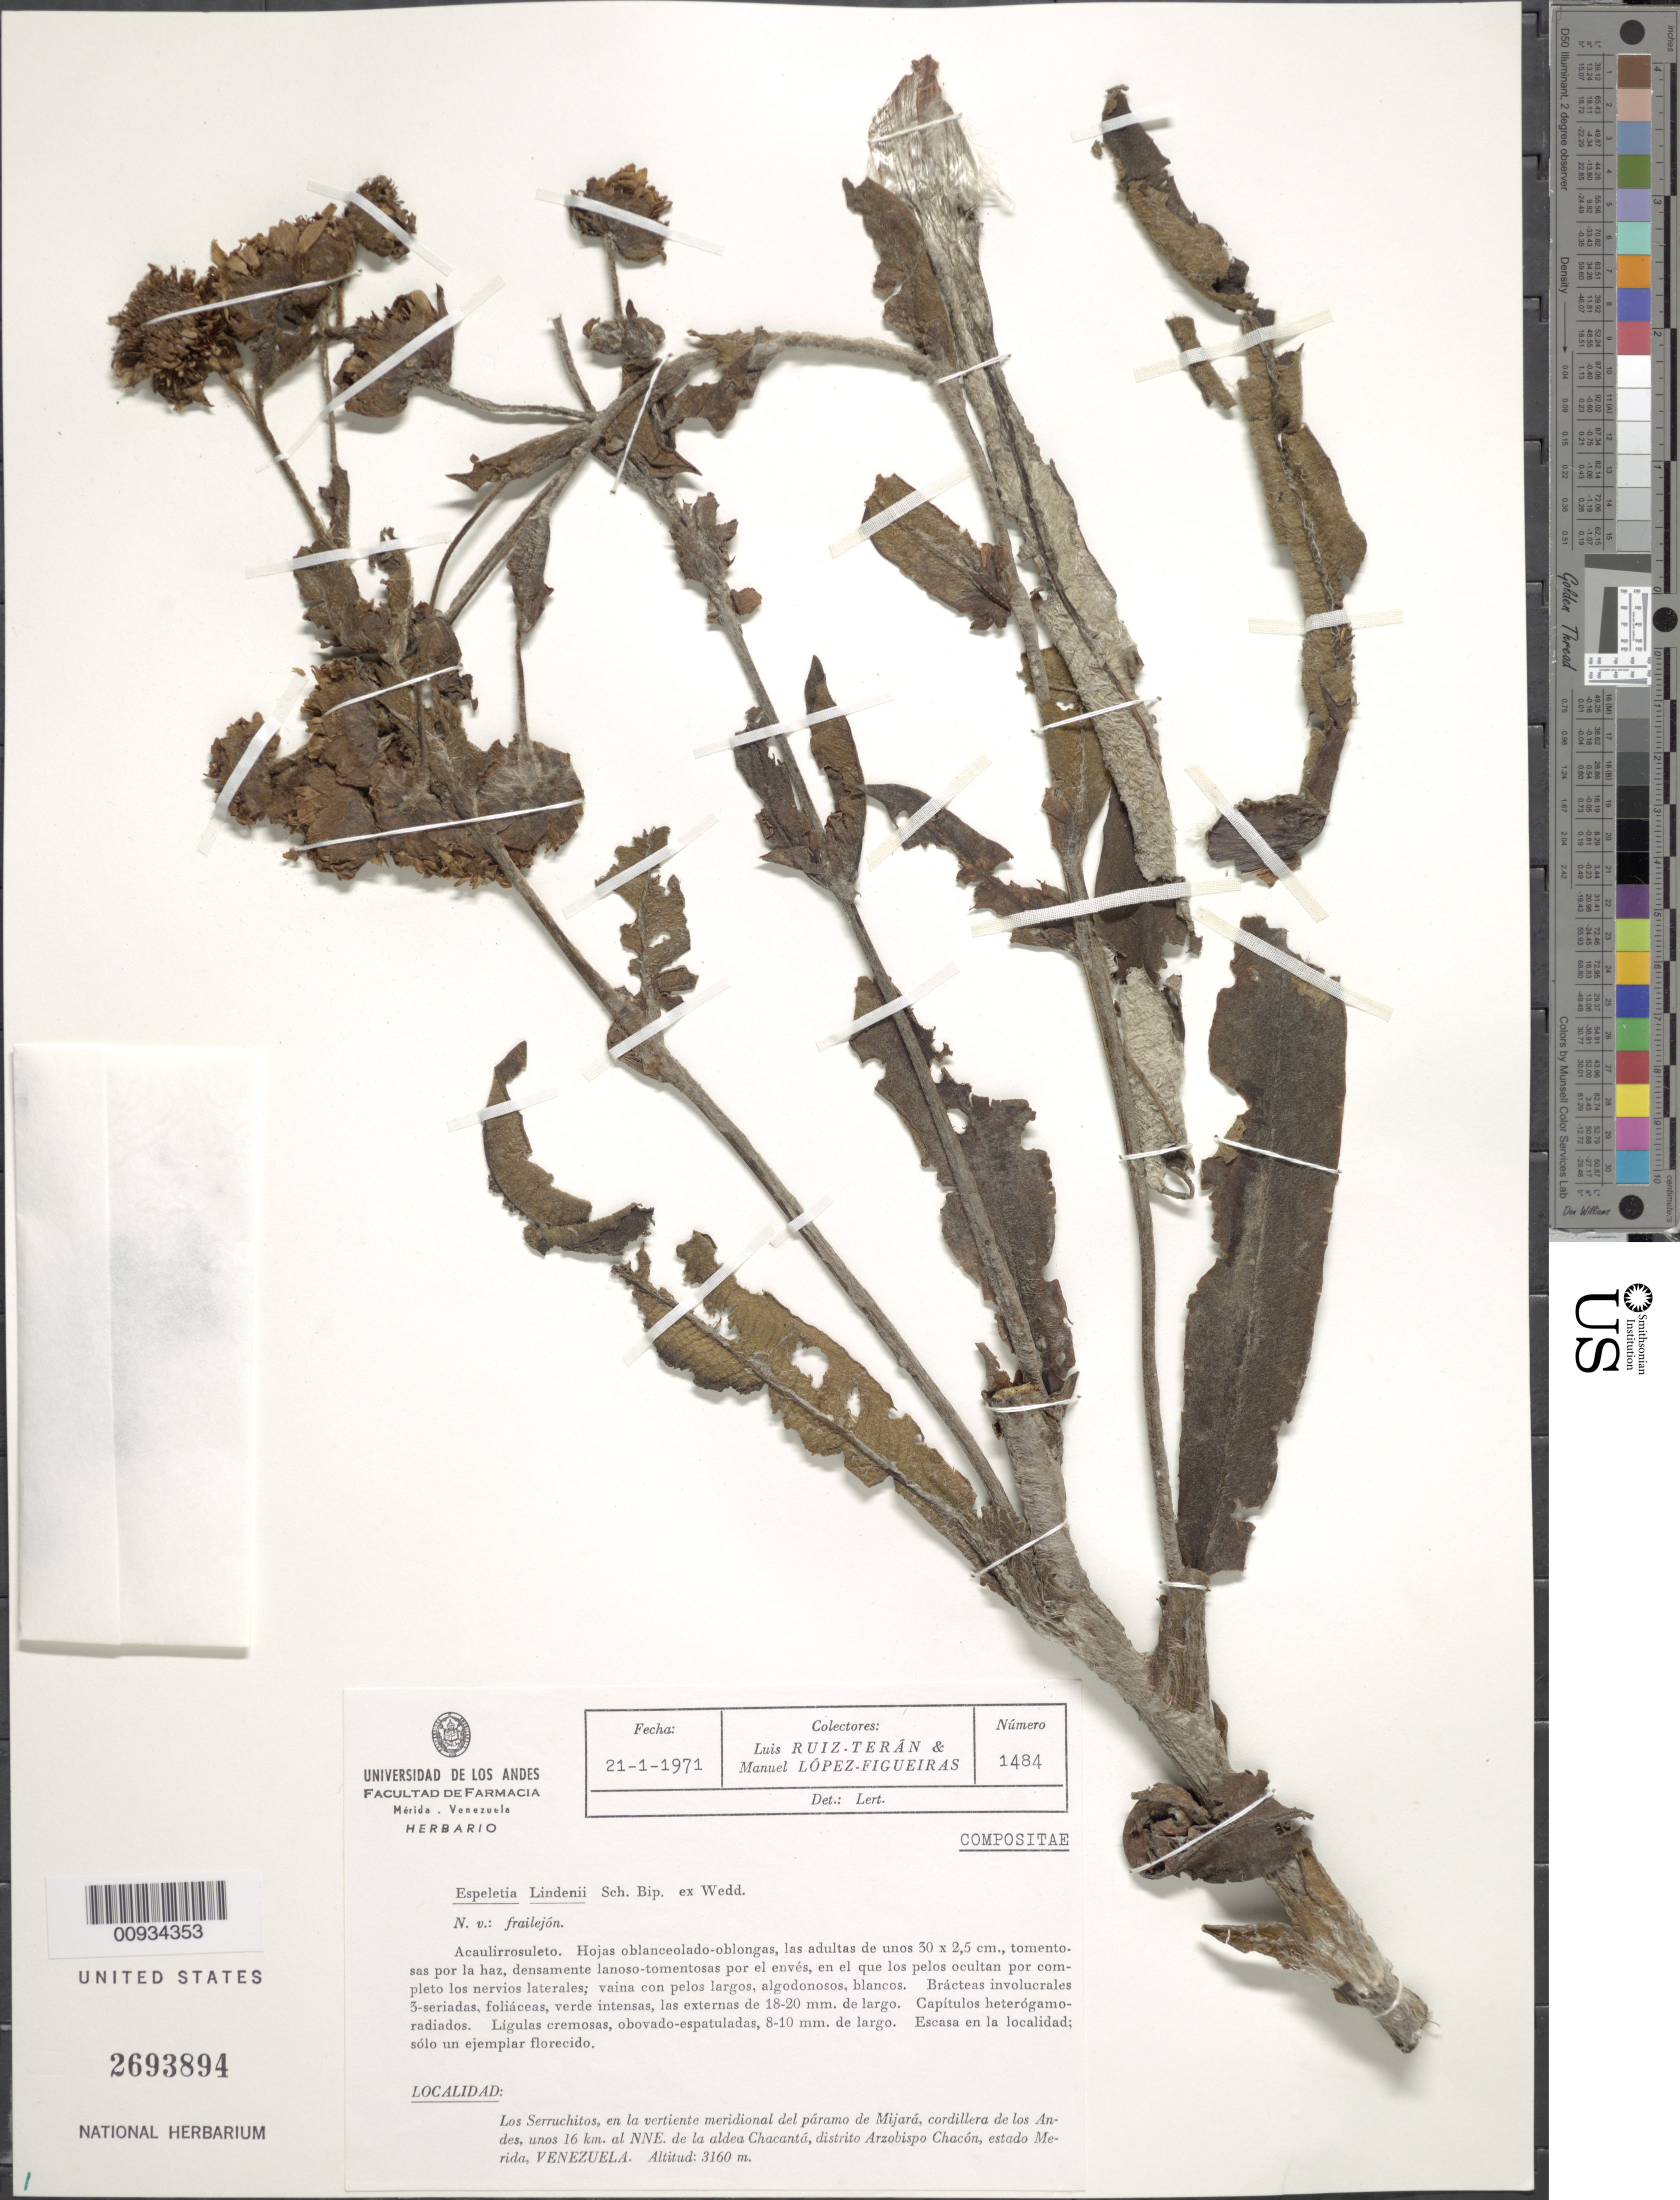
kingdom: Plantae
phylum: Tracheophyta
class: Magnoliopsida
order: Asterales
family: Asteraceae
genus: Ruilopezia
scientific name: Ruilopezia lindenii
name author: (Sch. Bip. ex Wedd.) Cuatrec.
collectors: L. E. Ruíz-Terán & M. López Figueiras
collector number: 1484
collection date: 1971-01-21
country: Venezuela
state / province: Mérida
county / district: Arzobispo Chacón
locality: Los Serruchitos, en la vertiente meridional del Páramo de Mijará, cordillera de los Andes, unos 16 km al NNE de la aldea Chacantá.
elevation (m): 3160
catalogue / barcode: US 2693894